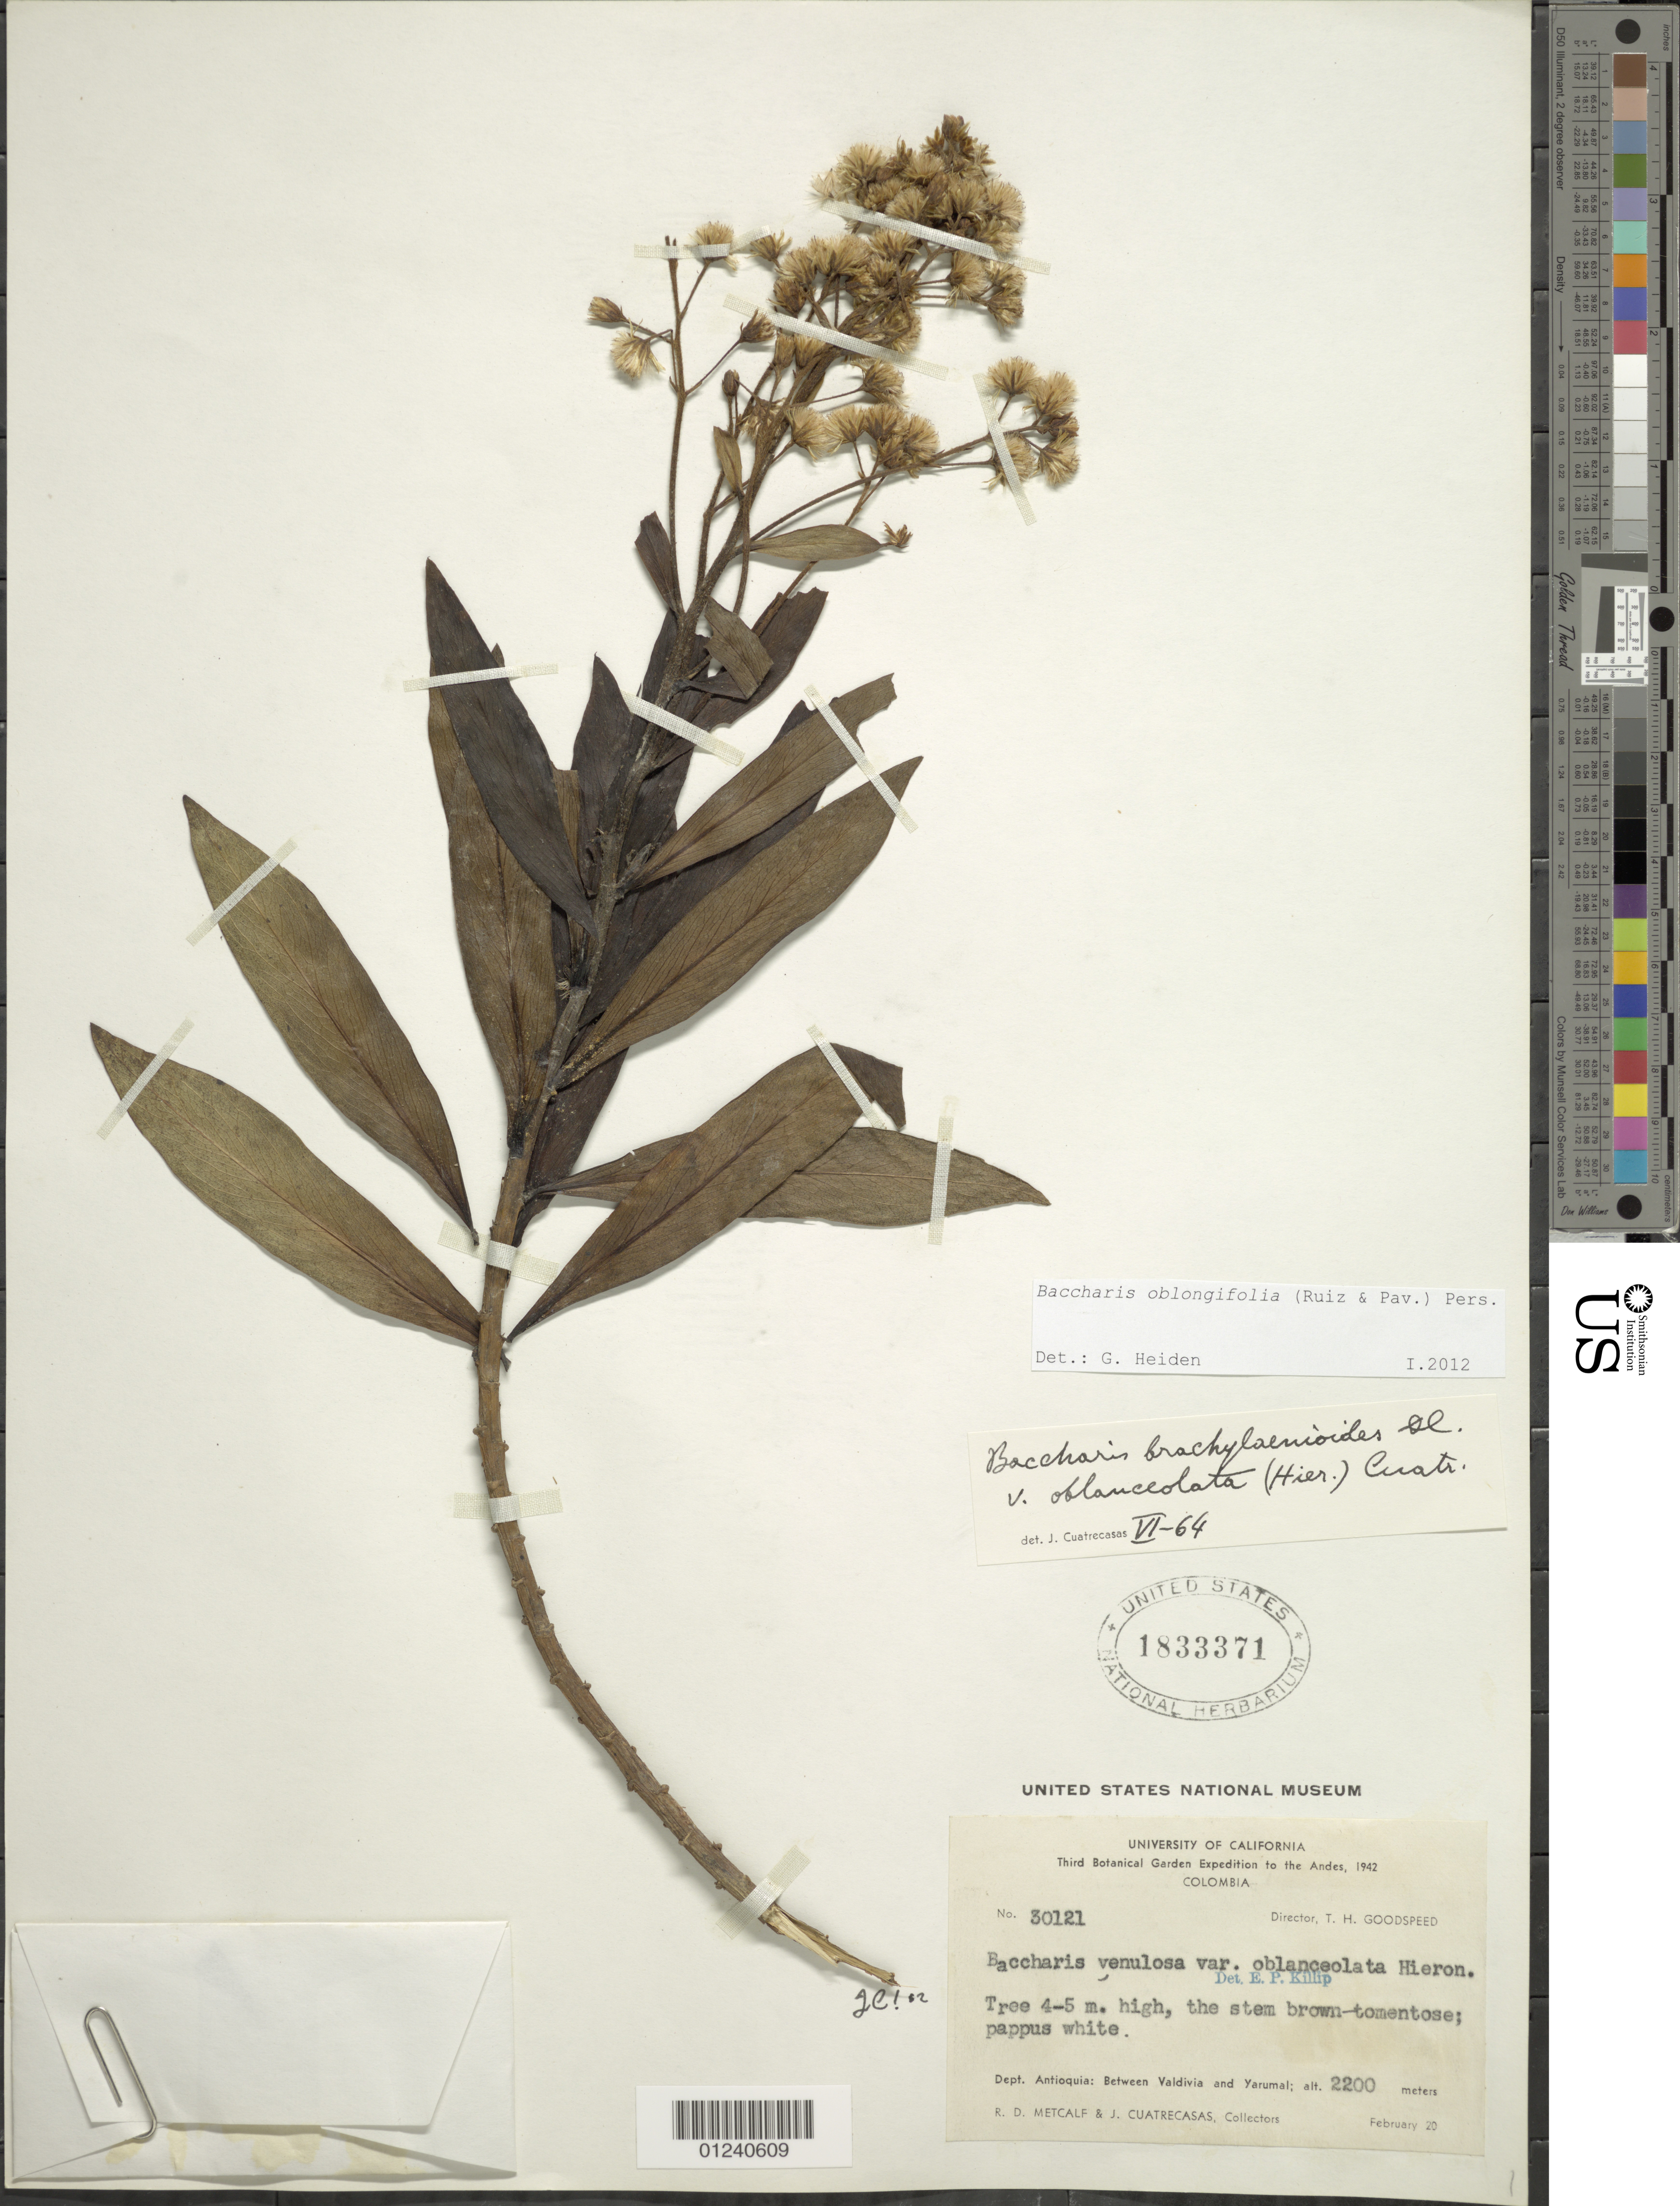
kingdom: Plantae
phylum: Tracheophyta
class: Magnoliopsida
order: Asterales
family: Asteraceae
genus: Baccharis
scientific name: Baccharis oblongifolia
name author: (Ruiz & Pav.) Pers.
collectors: R. D. Metcalf & J. Cuatrecasas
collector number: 30121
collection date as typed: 20 Feb 1942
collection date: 1942-02-20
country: Colombia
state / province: Antioquia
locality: Between Valdivia and Yarumal.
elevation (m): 2200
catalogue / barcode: US 1833371